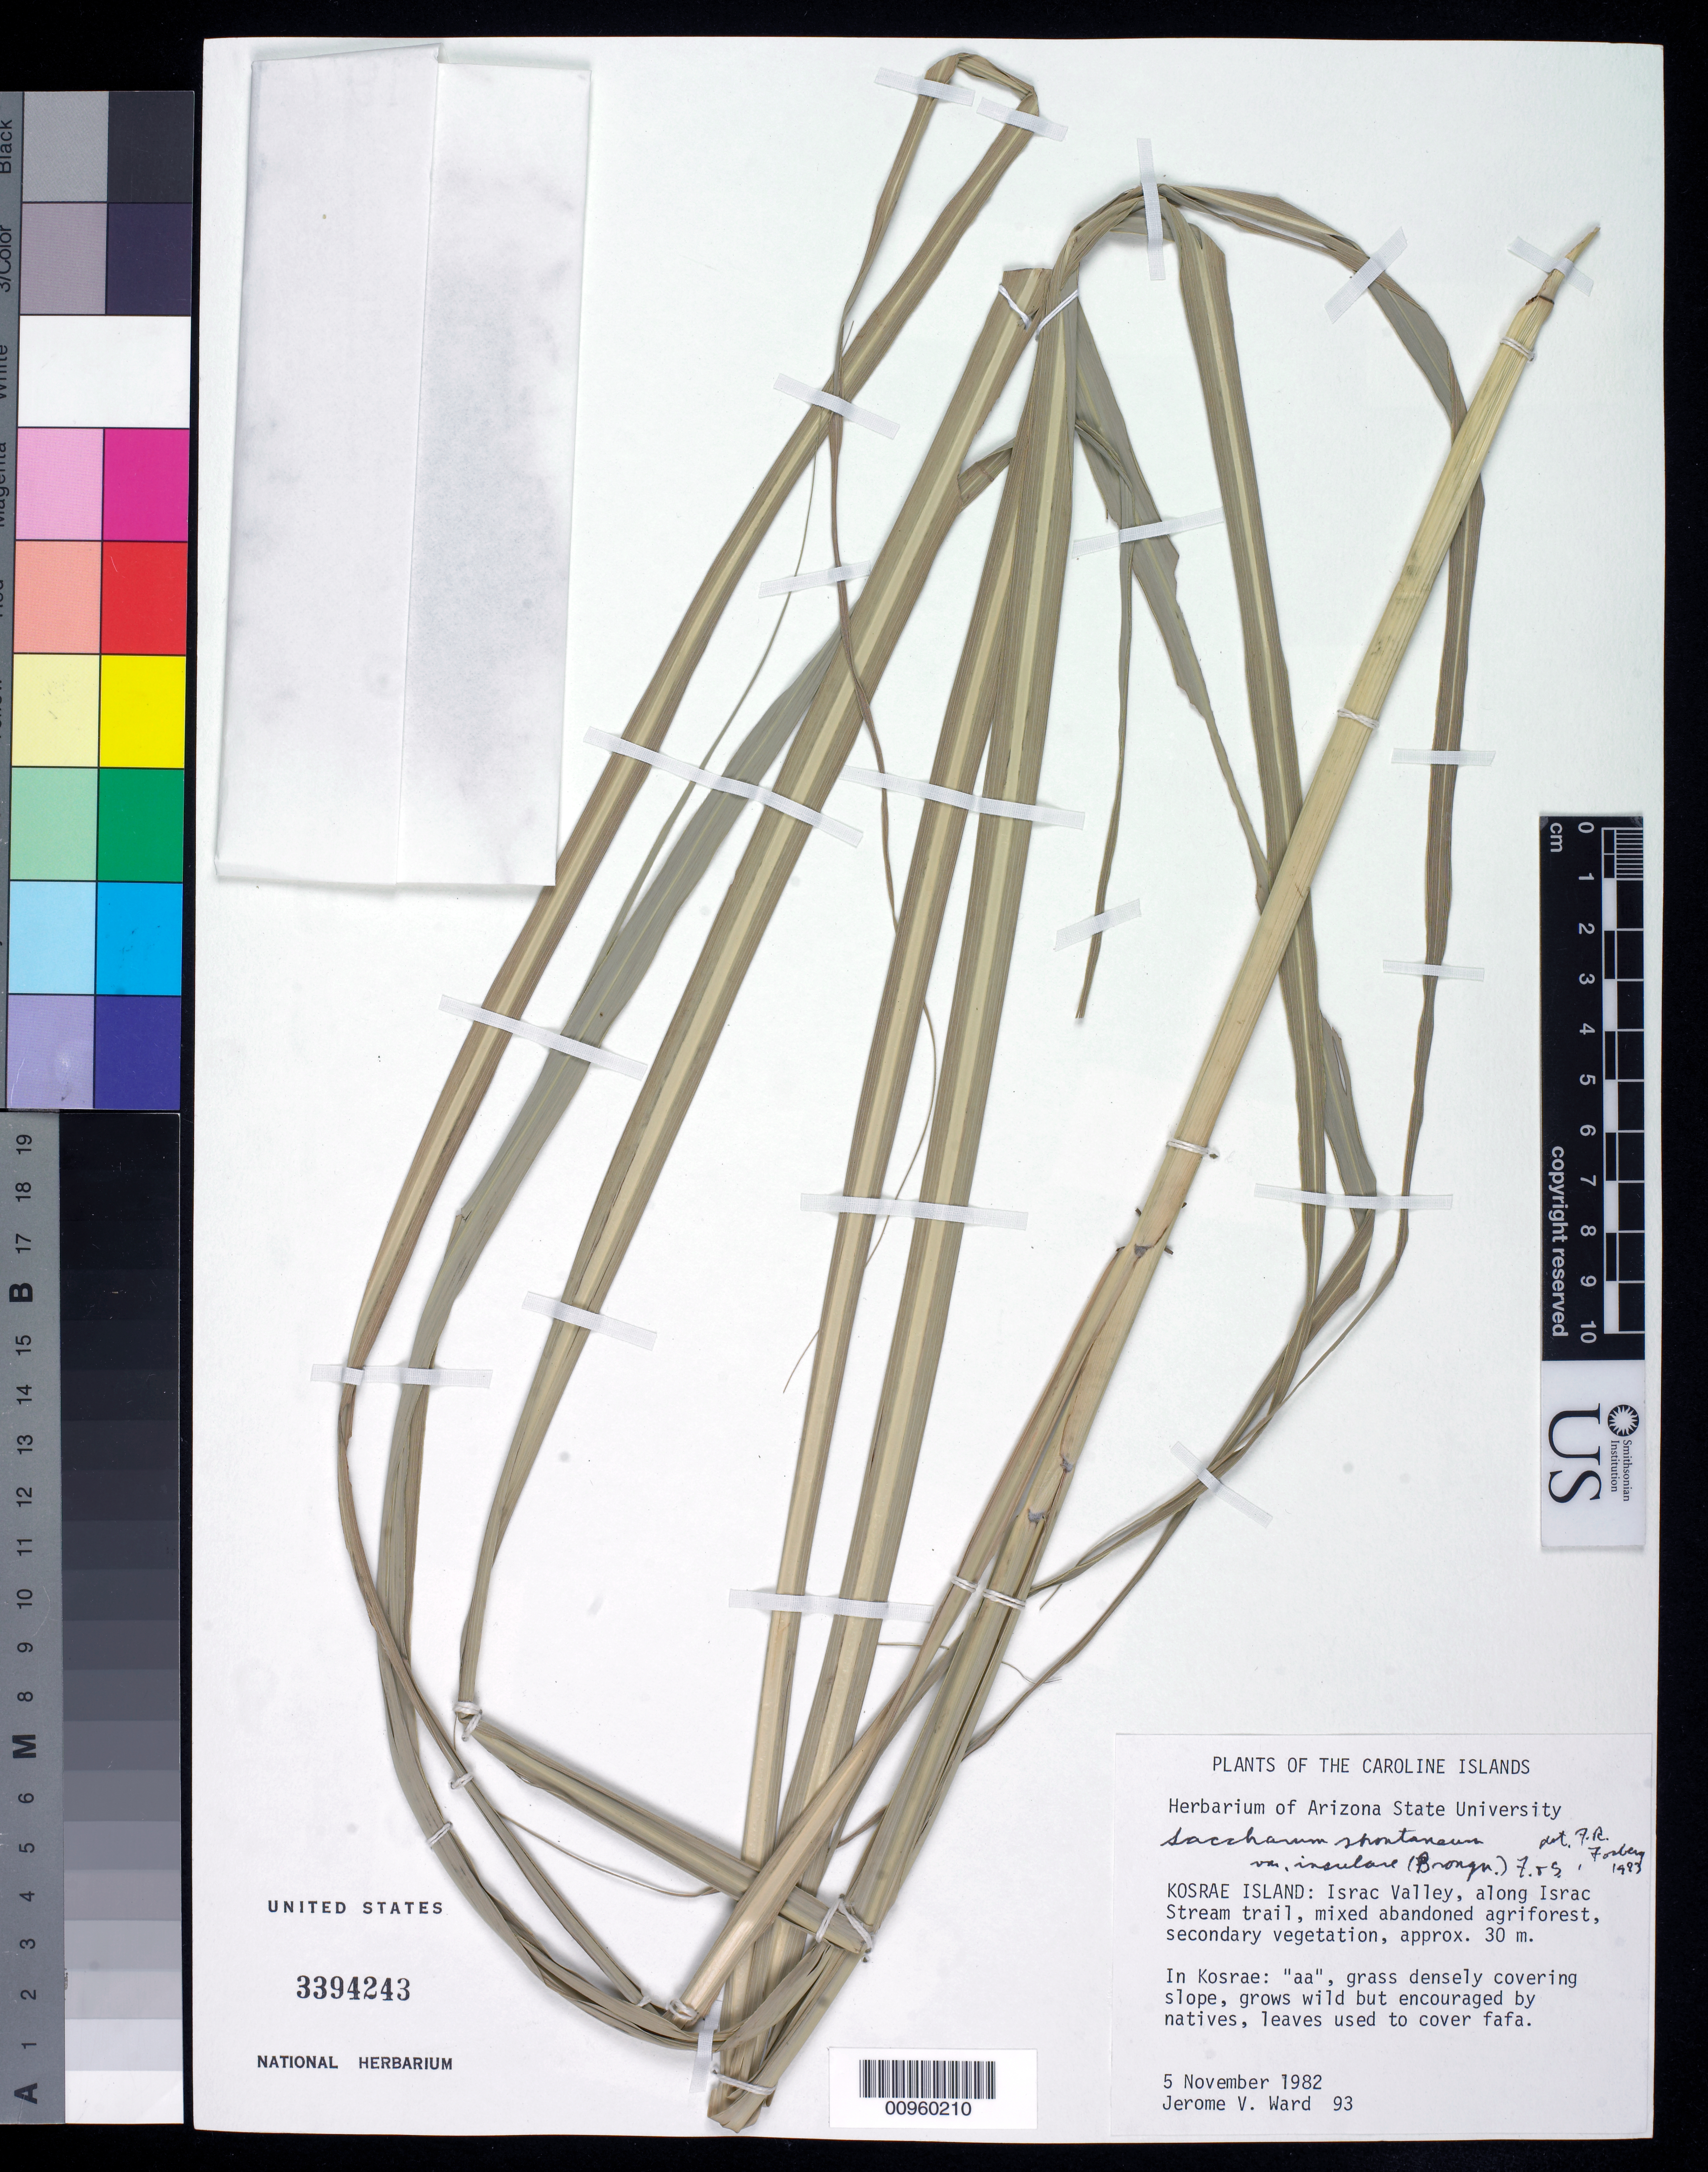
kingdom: Plantae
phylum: Tracheophyta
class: Liliopsida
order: Poales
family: Poaceae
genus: Saccharum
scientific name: Saccharum spontaneum var. insulare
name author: (Brongn.) Fosberg & Sachet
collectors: J. V. Ward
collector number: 93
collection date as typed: Nov 1982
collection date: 1982-11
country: Micronesia, Federated States of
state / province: Kosrae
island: Kosrae [Kusaie]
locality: Israc valley, along Israc stream trail, mixed abandoned agriforest, secondary vegitation.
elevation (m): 30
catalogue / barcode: US 3394243